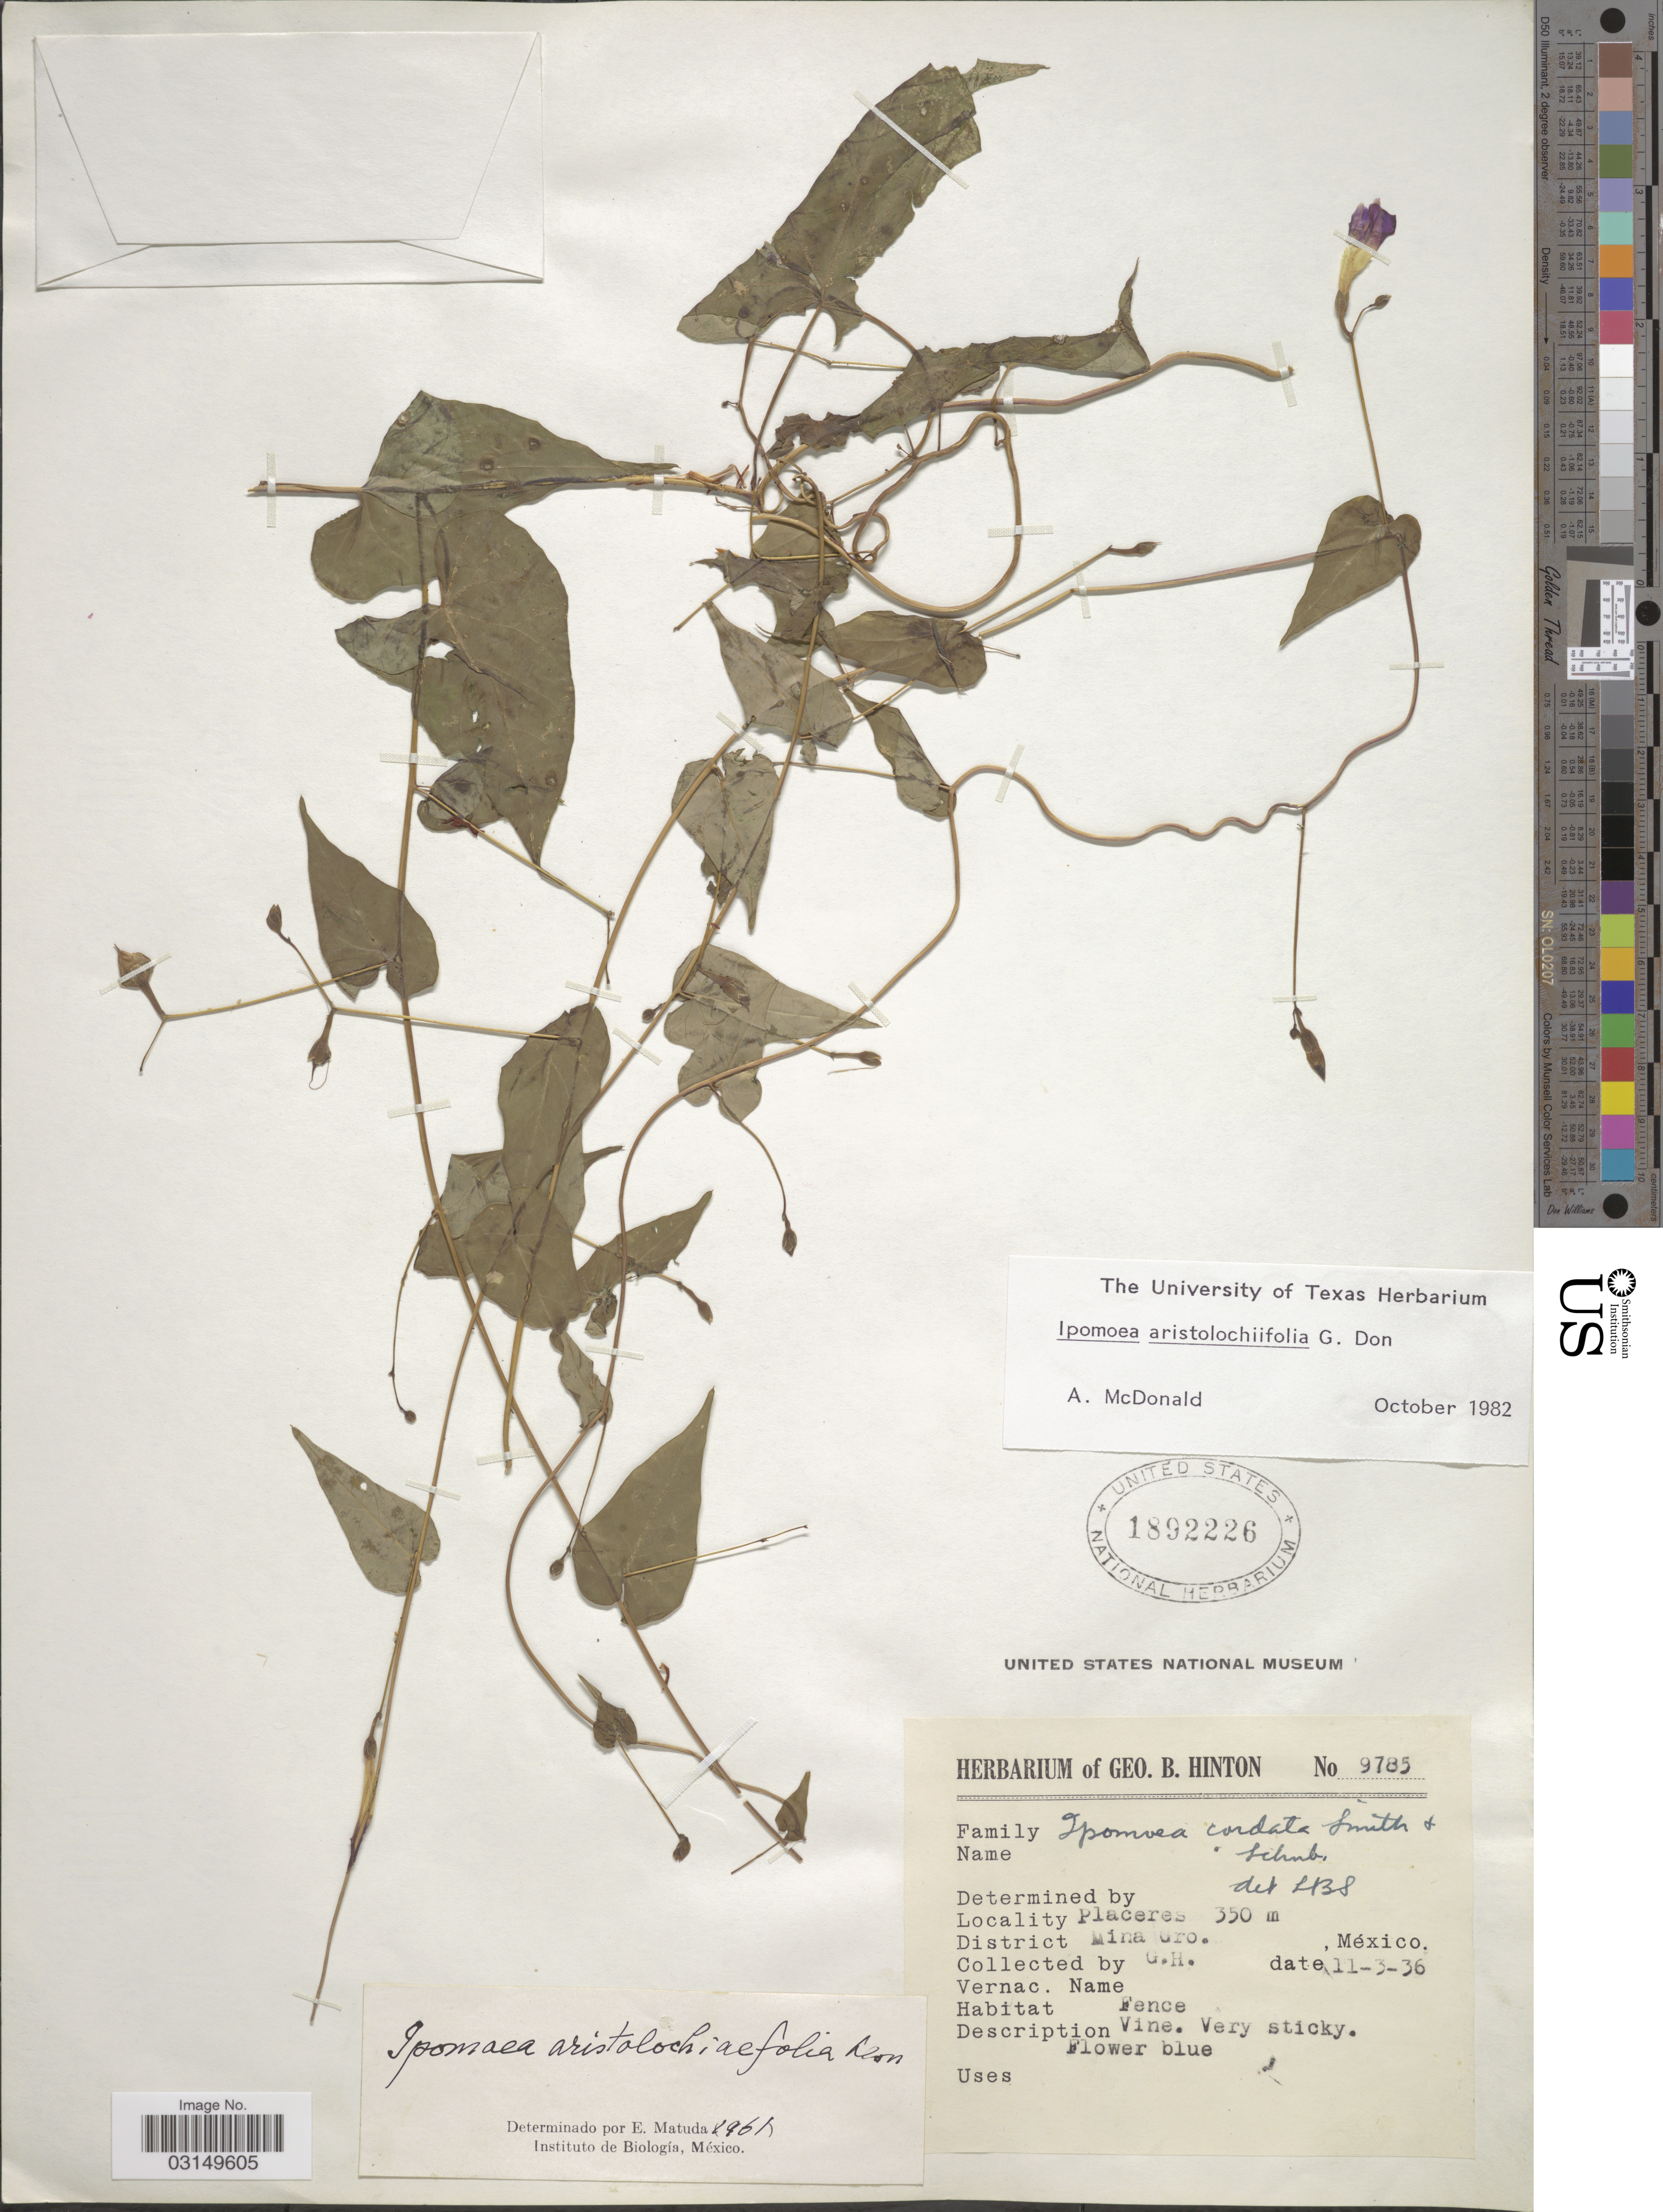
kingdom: Plantae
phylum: Tracheophyta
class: Magnoliopsida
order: Solanales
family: Convolvulaceae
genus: Ipomoea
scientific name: Ipomoea aristolochiifolia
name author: G. Don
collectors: G. B. Hinton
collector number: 9785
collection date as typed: Transcribed d/m/y: 11/3/36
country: Mexico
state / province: Guerrero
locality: Placeres, District Mina.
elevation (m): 350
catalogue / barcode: US 1892226